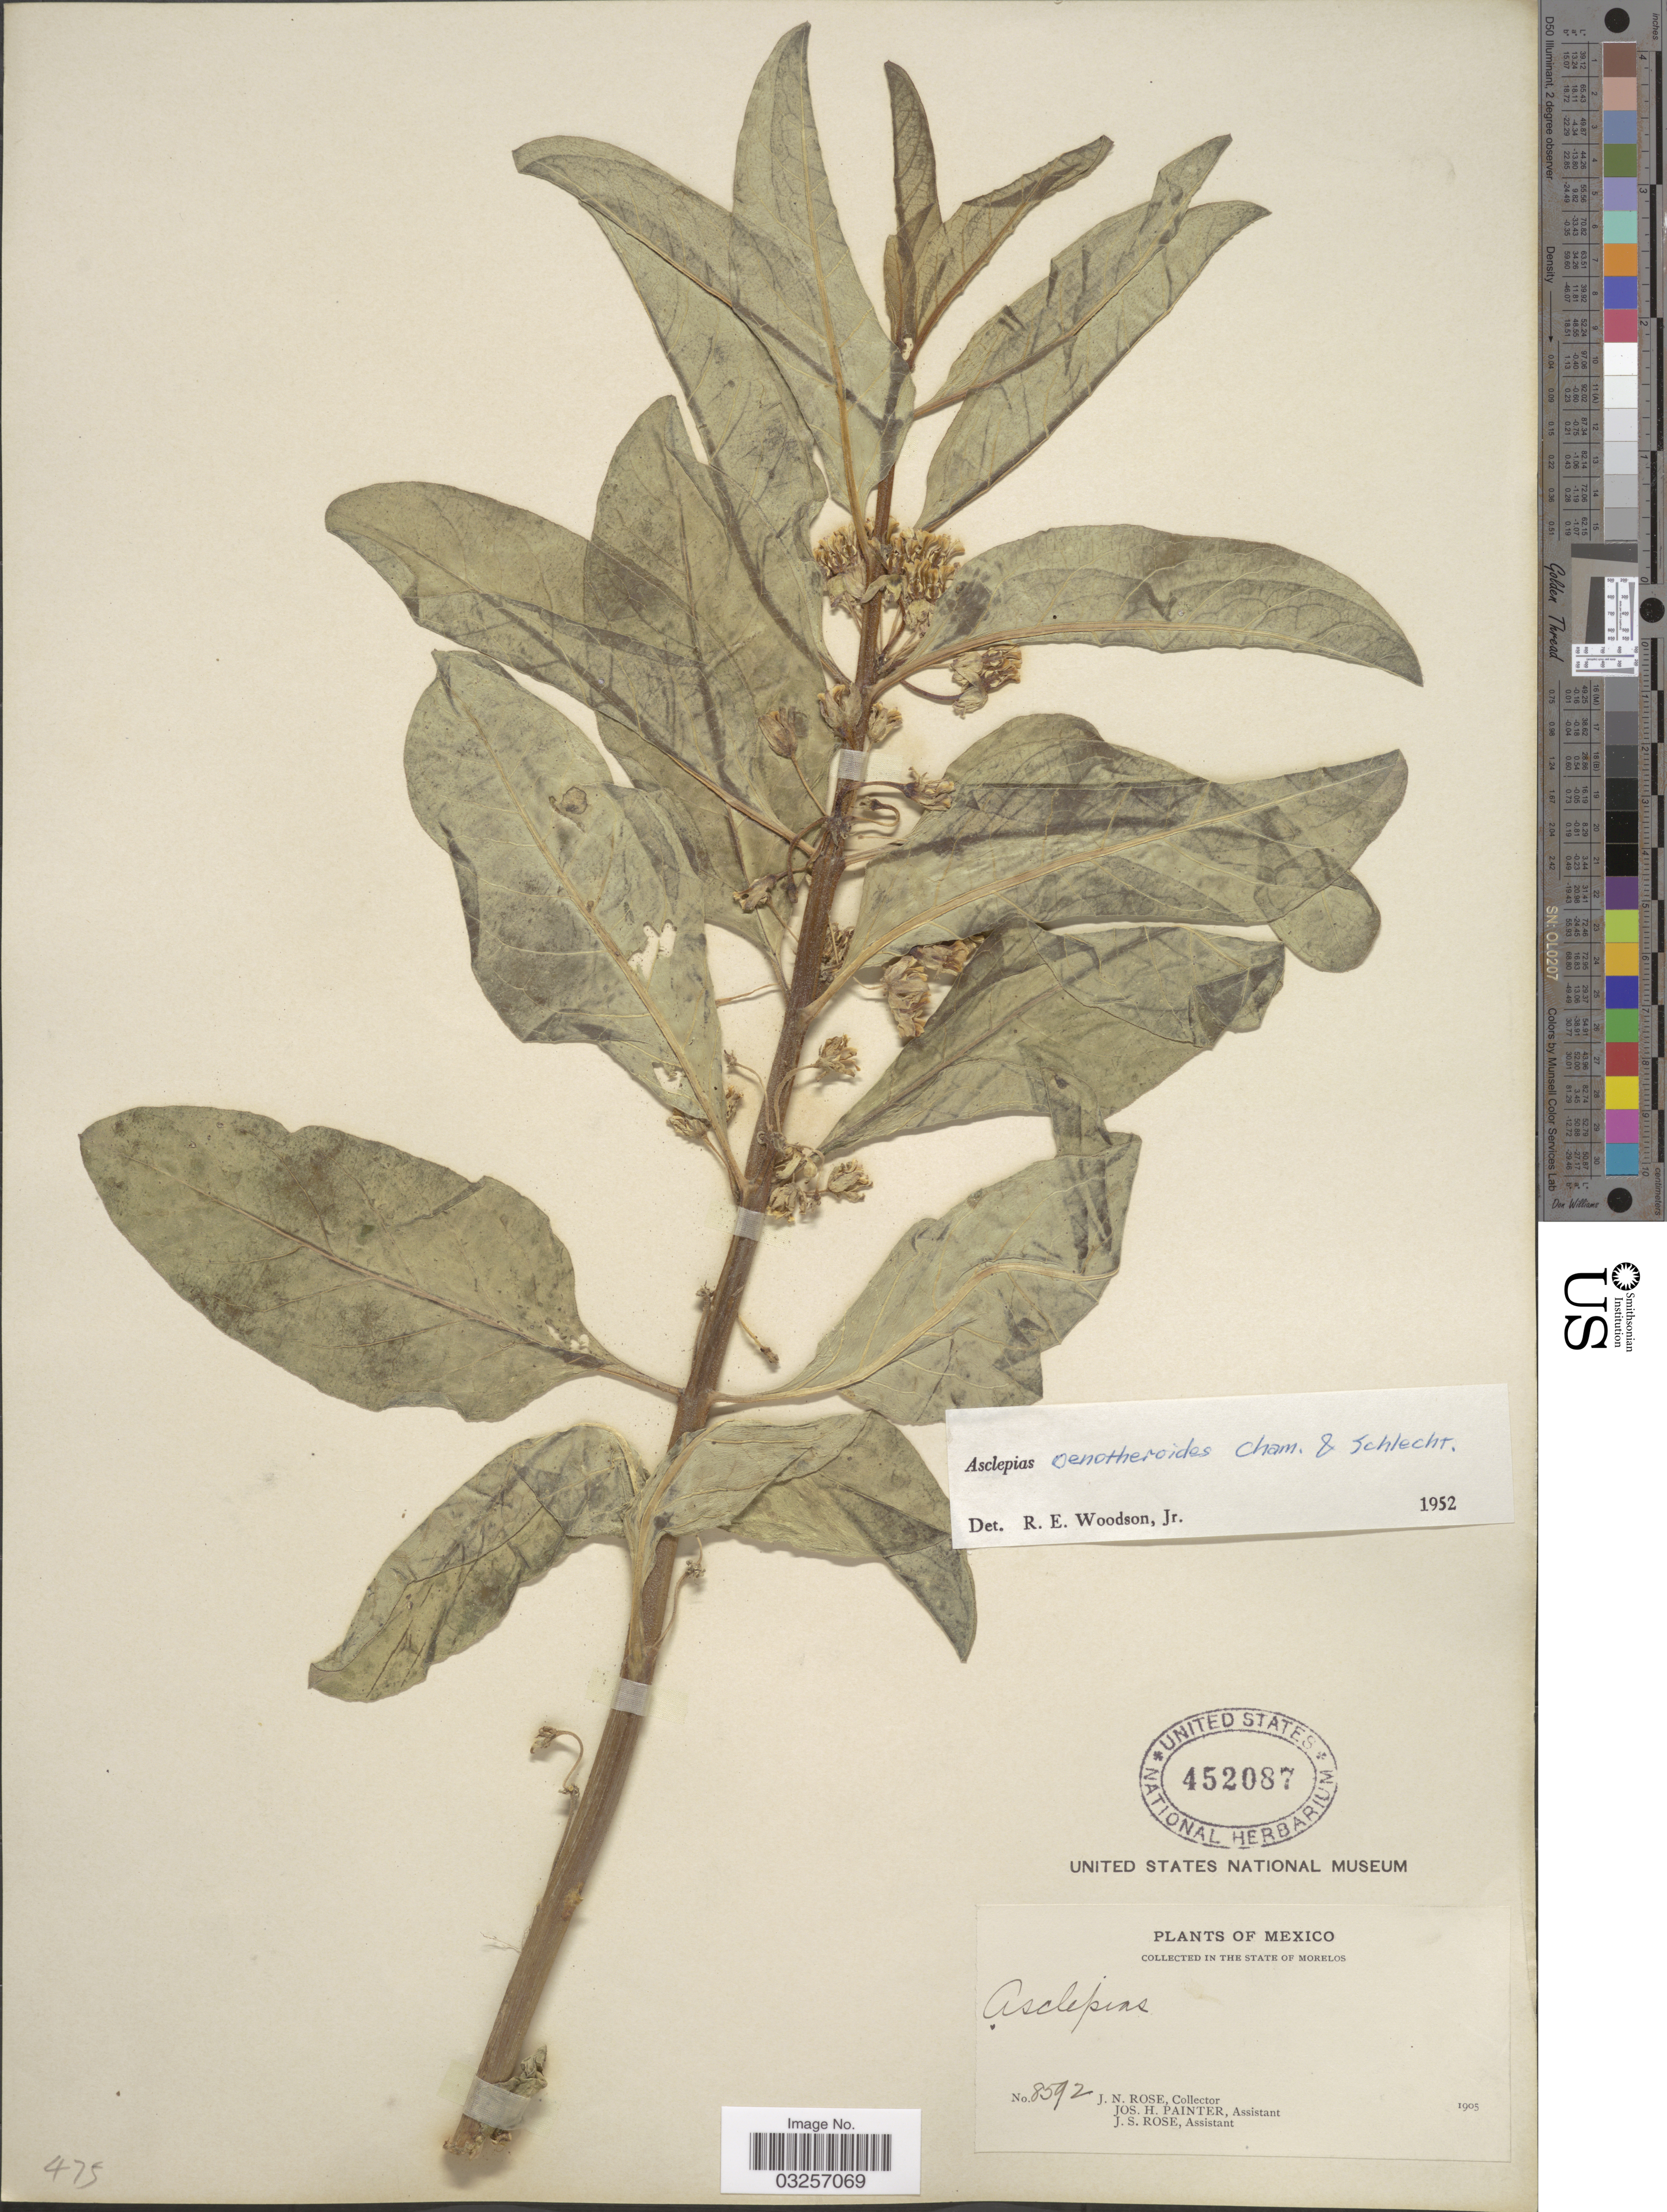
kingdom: Plantae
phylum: Tracheophyta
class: Magnoliopsida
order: Gentianales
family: Apocynaceae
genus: Asclepias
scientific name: Asclepias oenotheroides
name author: Schltdl. & Cham.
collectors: J. N. Rose, J. H. Painter & J. S. Rose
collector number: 8592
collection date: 1905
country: Mexico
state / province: Morelos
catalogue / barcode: US 452087